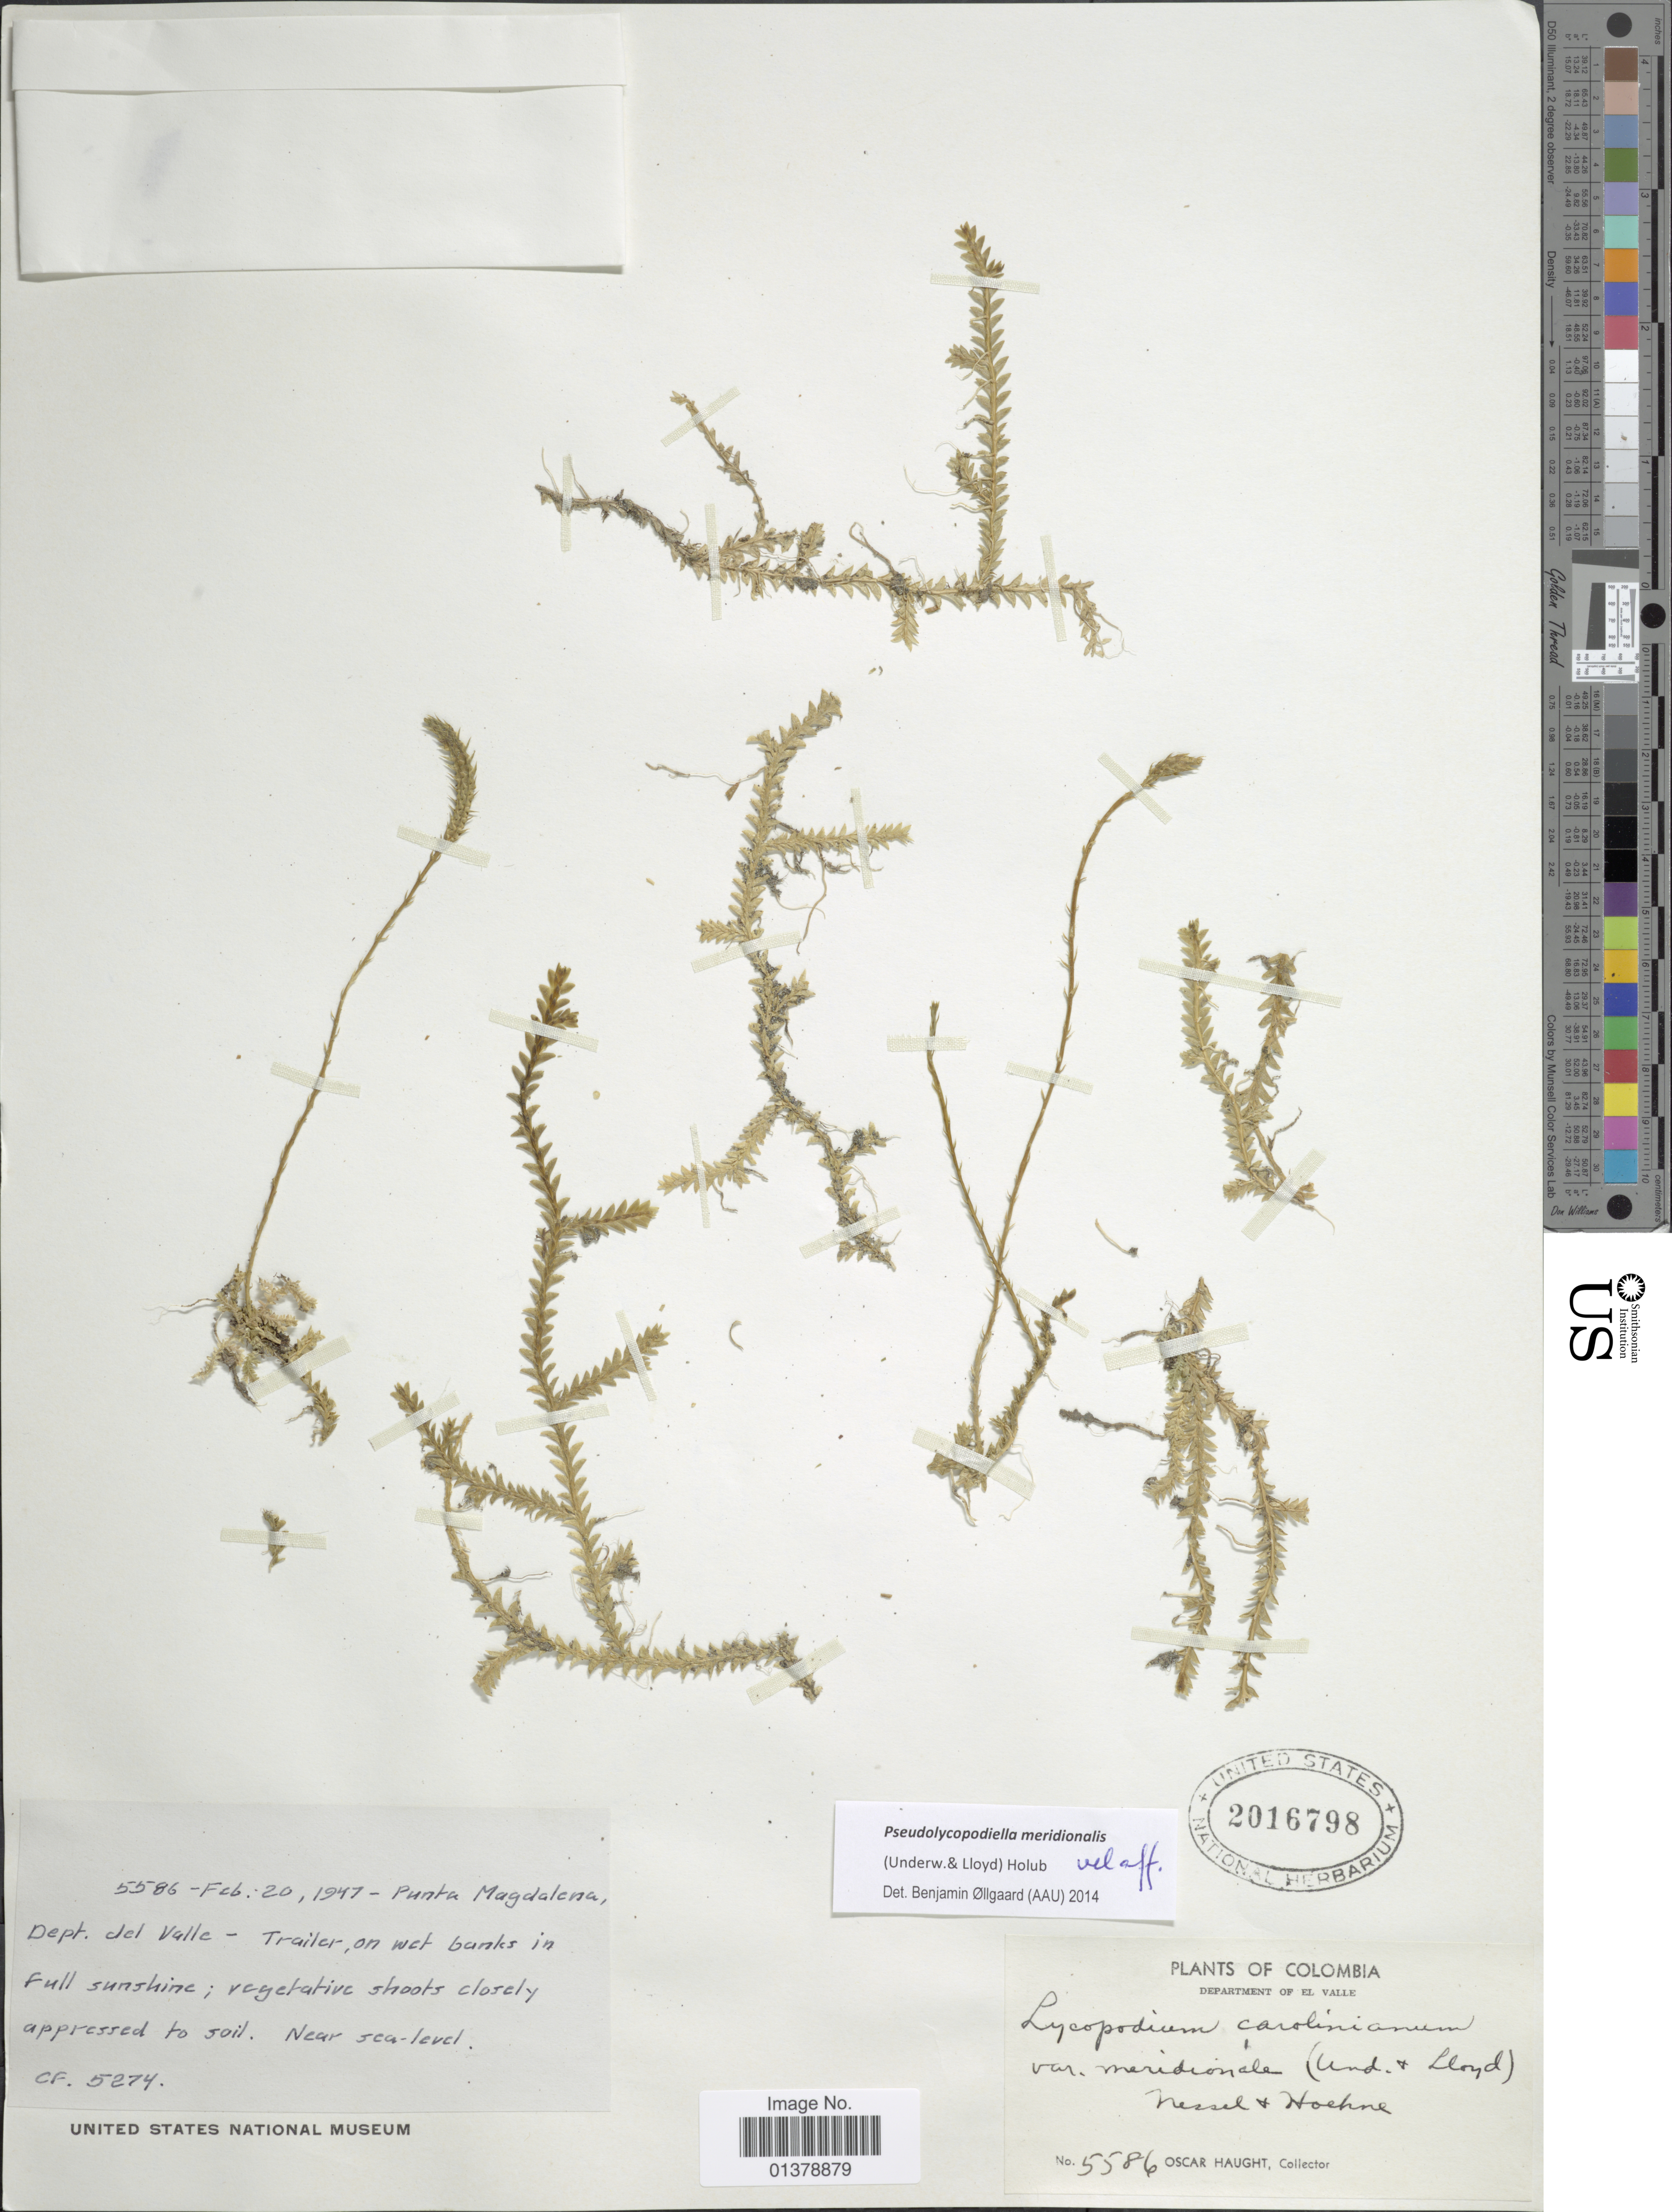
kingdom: Plantae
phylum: Tracheophyta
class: Lycopodiopsida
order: Lycopodiales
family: Lycopodiaceae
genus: Pseudolycopodiella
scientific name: Pseudolycopodiella caroliniana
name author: (L.) Holub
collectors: O. L. Haught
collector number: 5586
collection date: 1947-02-20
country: Colombia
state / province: Valle del Cauca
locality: Punta Magdalena, Dept. del Valle-trailer, on wet banks in full sunshine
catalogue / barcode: US 2016798